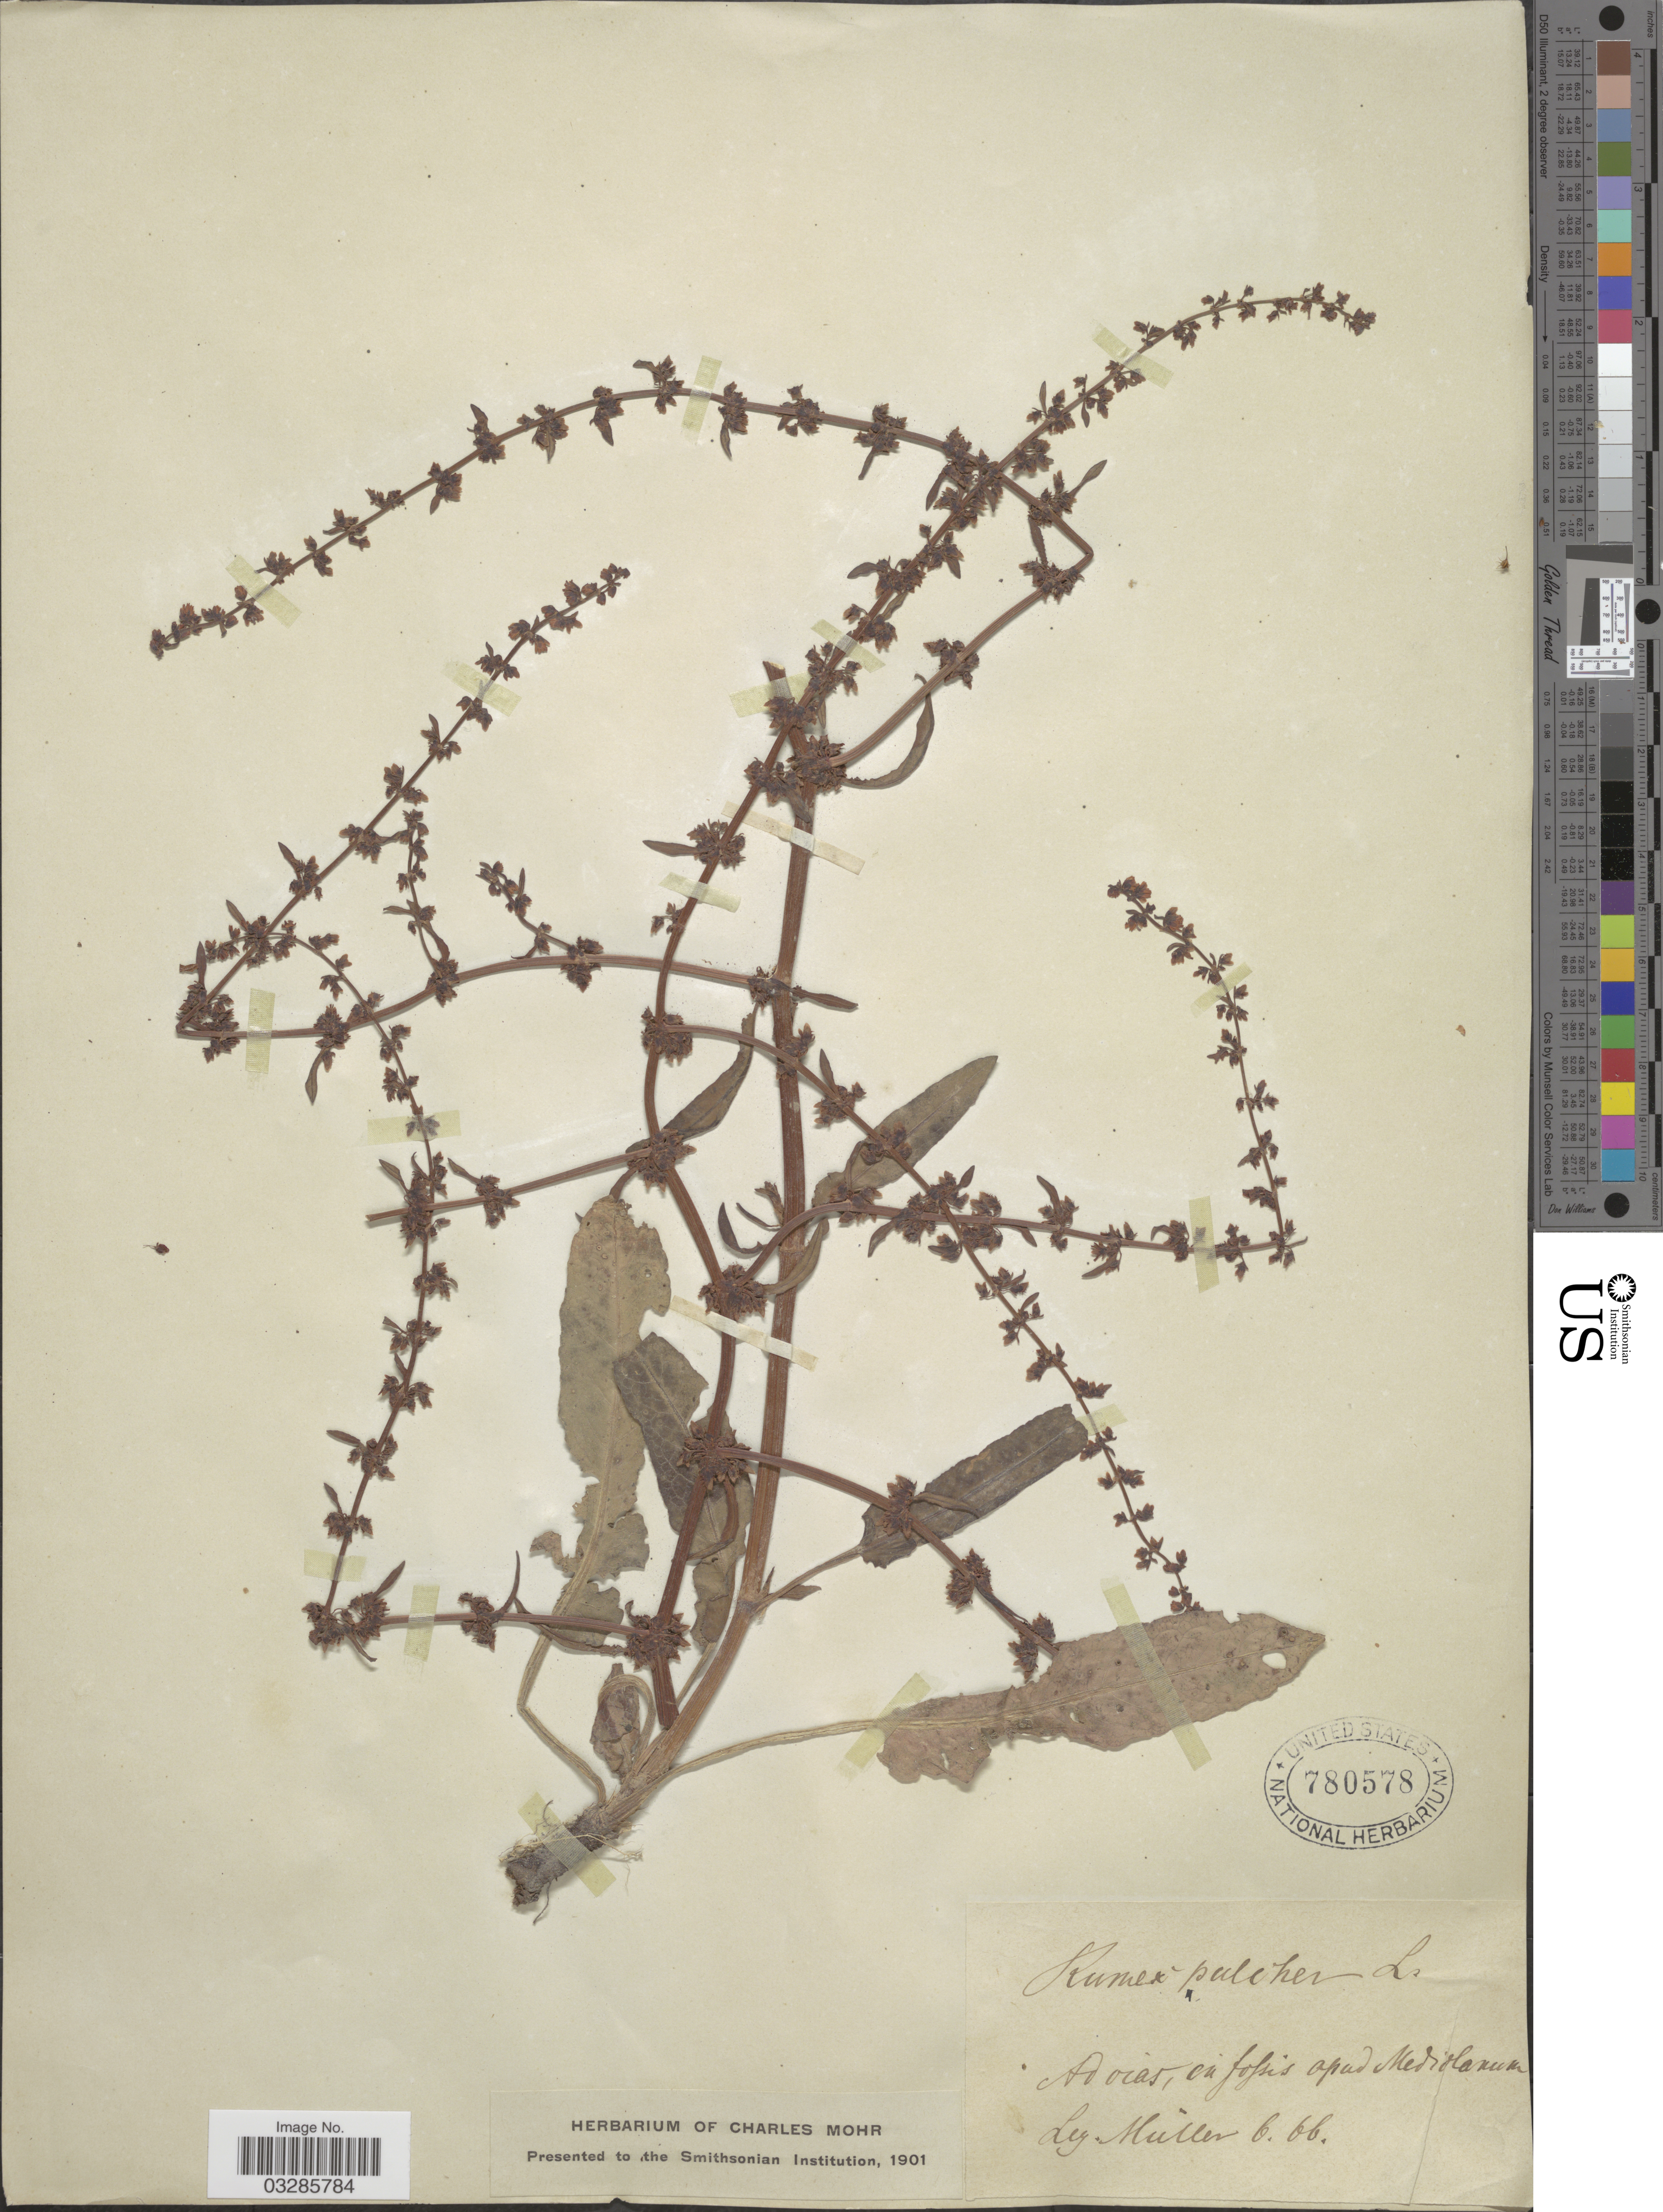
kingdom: Plantae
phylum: Tracheophyta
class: Magnoliopsida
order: Caryophyllales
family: Polygonaceae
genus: Rumex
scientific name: Rumex pulcher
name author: L.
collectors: -- Müller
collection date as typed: Transcribed d/m/y: /6/66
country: Italy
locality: Ad vias, en fossis apud Mediolanum.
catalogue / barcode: US 780578